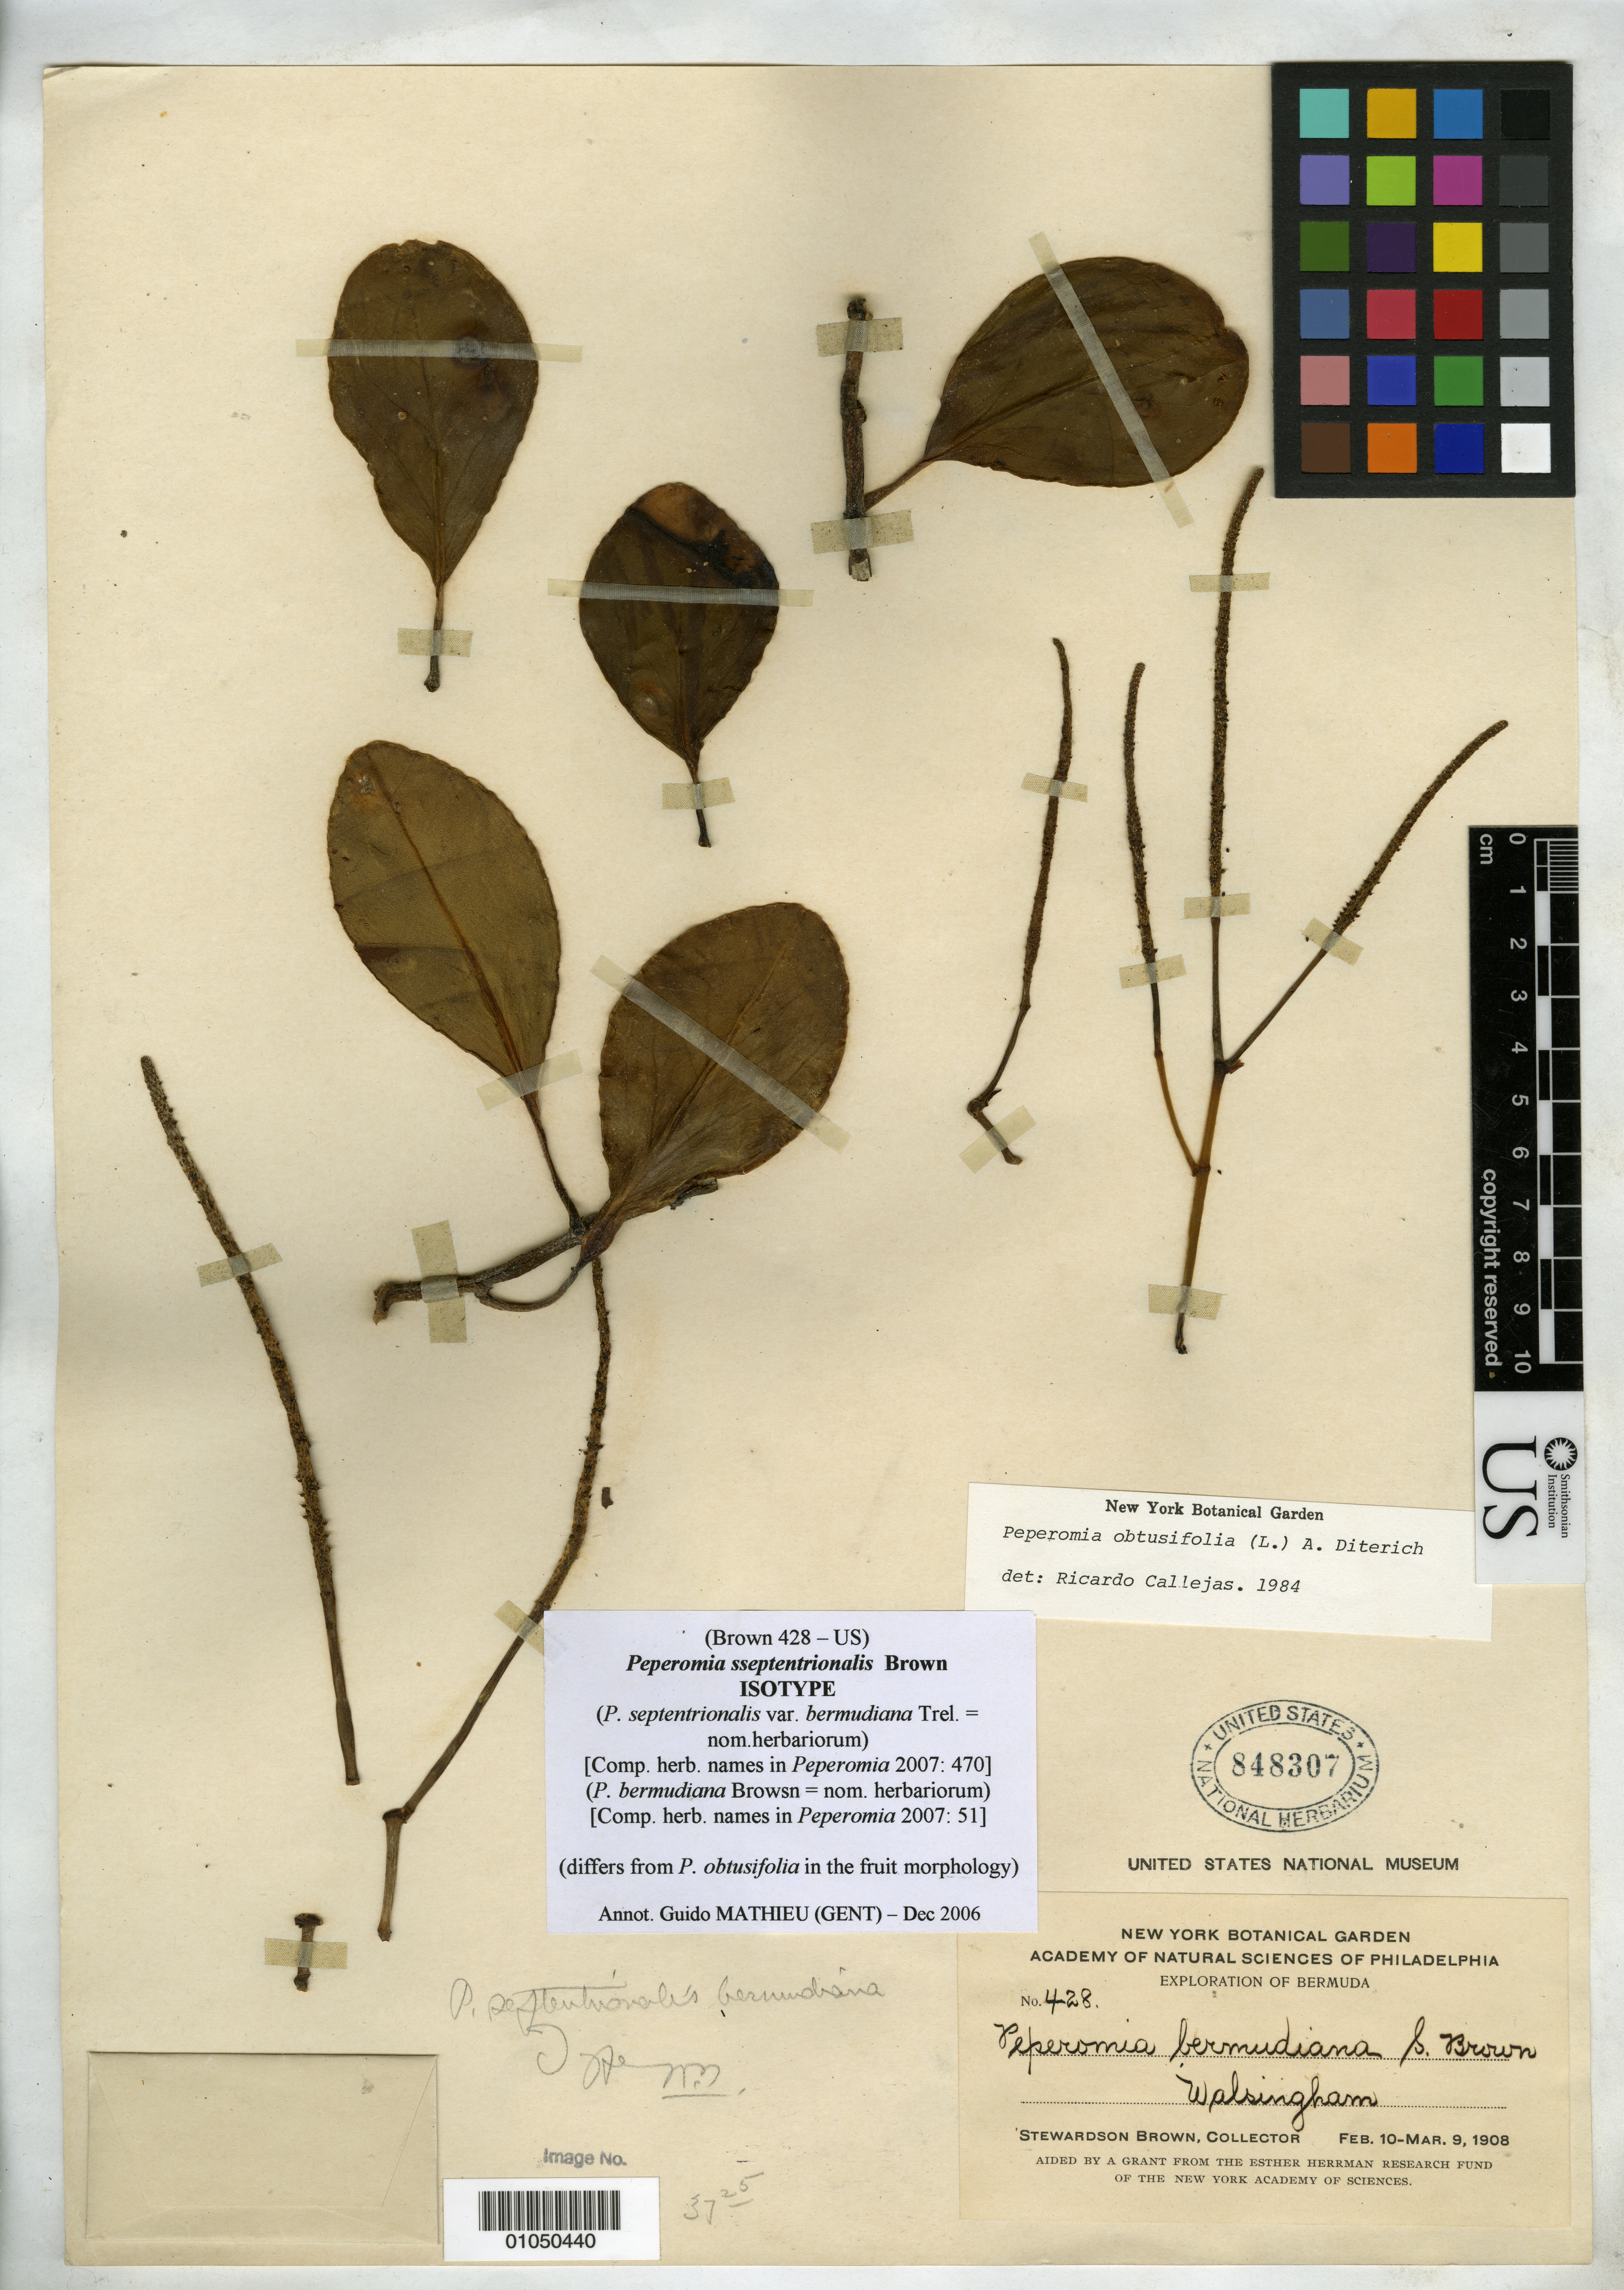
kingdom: Plantae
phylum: Tracheophyta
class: Magnoliopsida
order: Piperales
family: Piperaceae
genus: Peperomia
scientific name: Peperomia septentrionalis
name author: S. Br.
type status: Isotype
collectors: S. Brown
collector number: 428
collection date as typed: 10 Feb 1908 to 09 Mar 1908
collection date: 1908-02-10/1908-03-09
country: Bermuda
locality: Walsingham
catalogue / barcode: US 848307